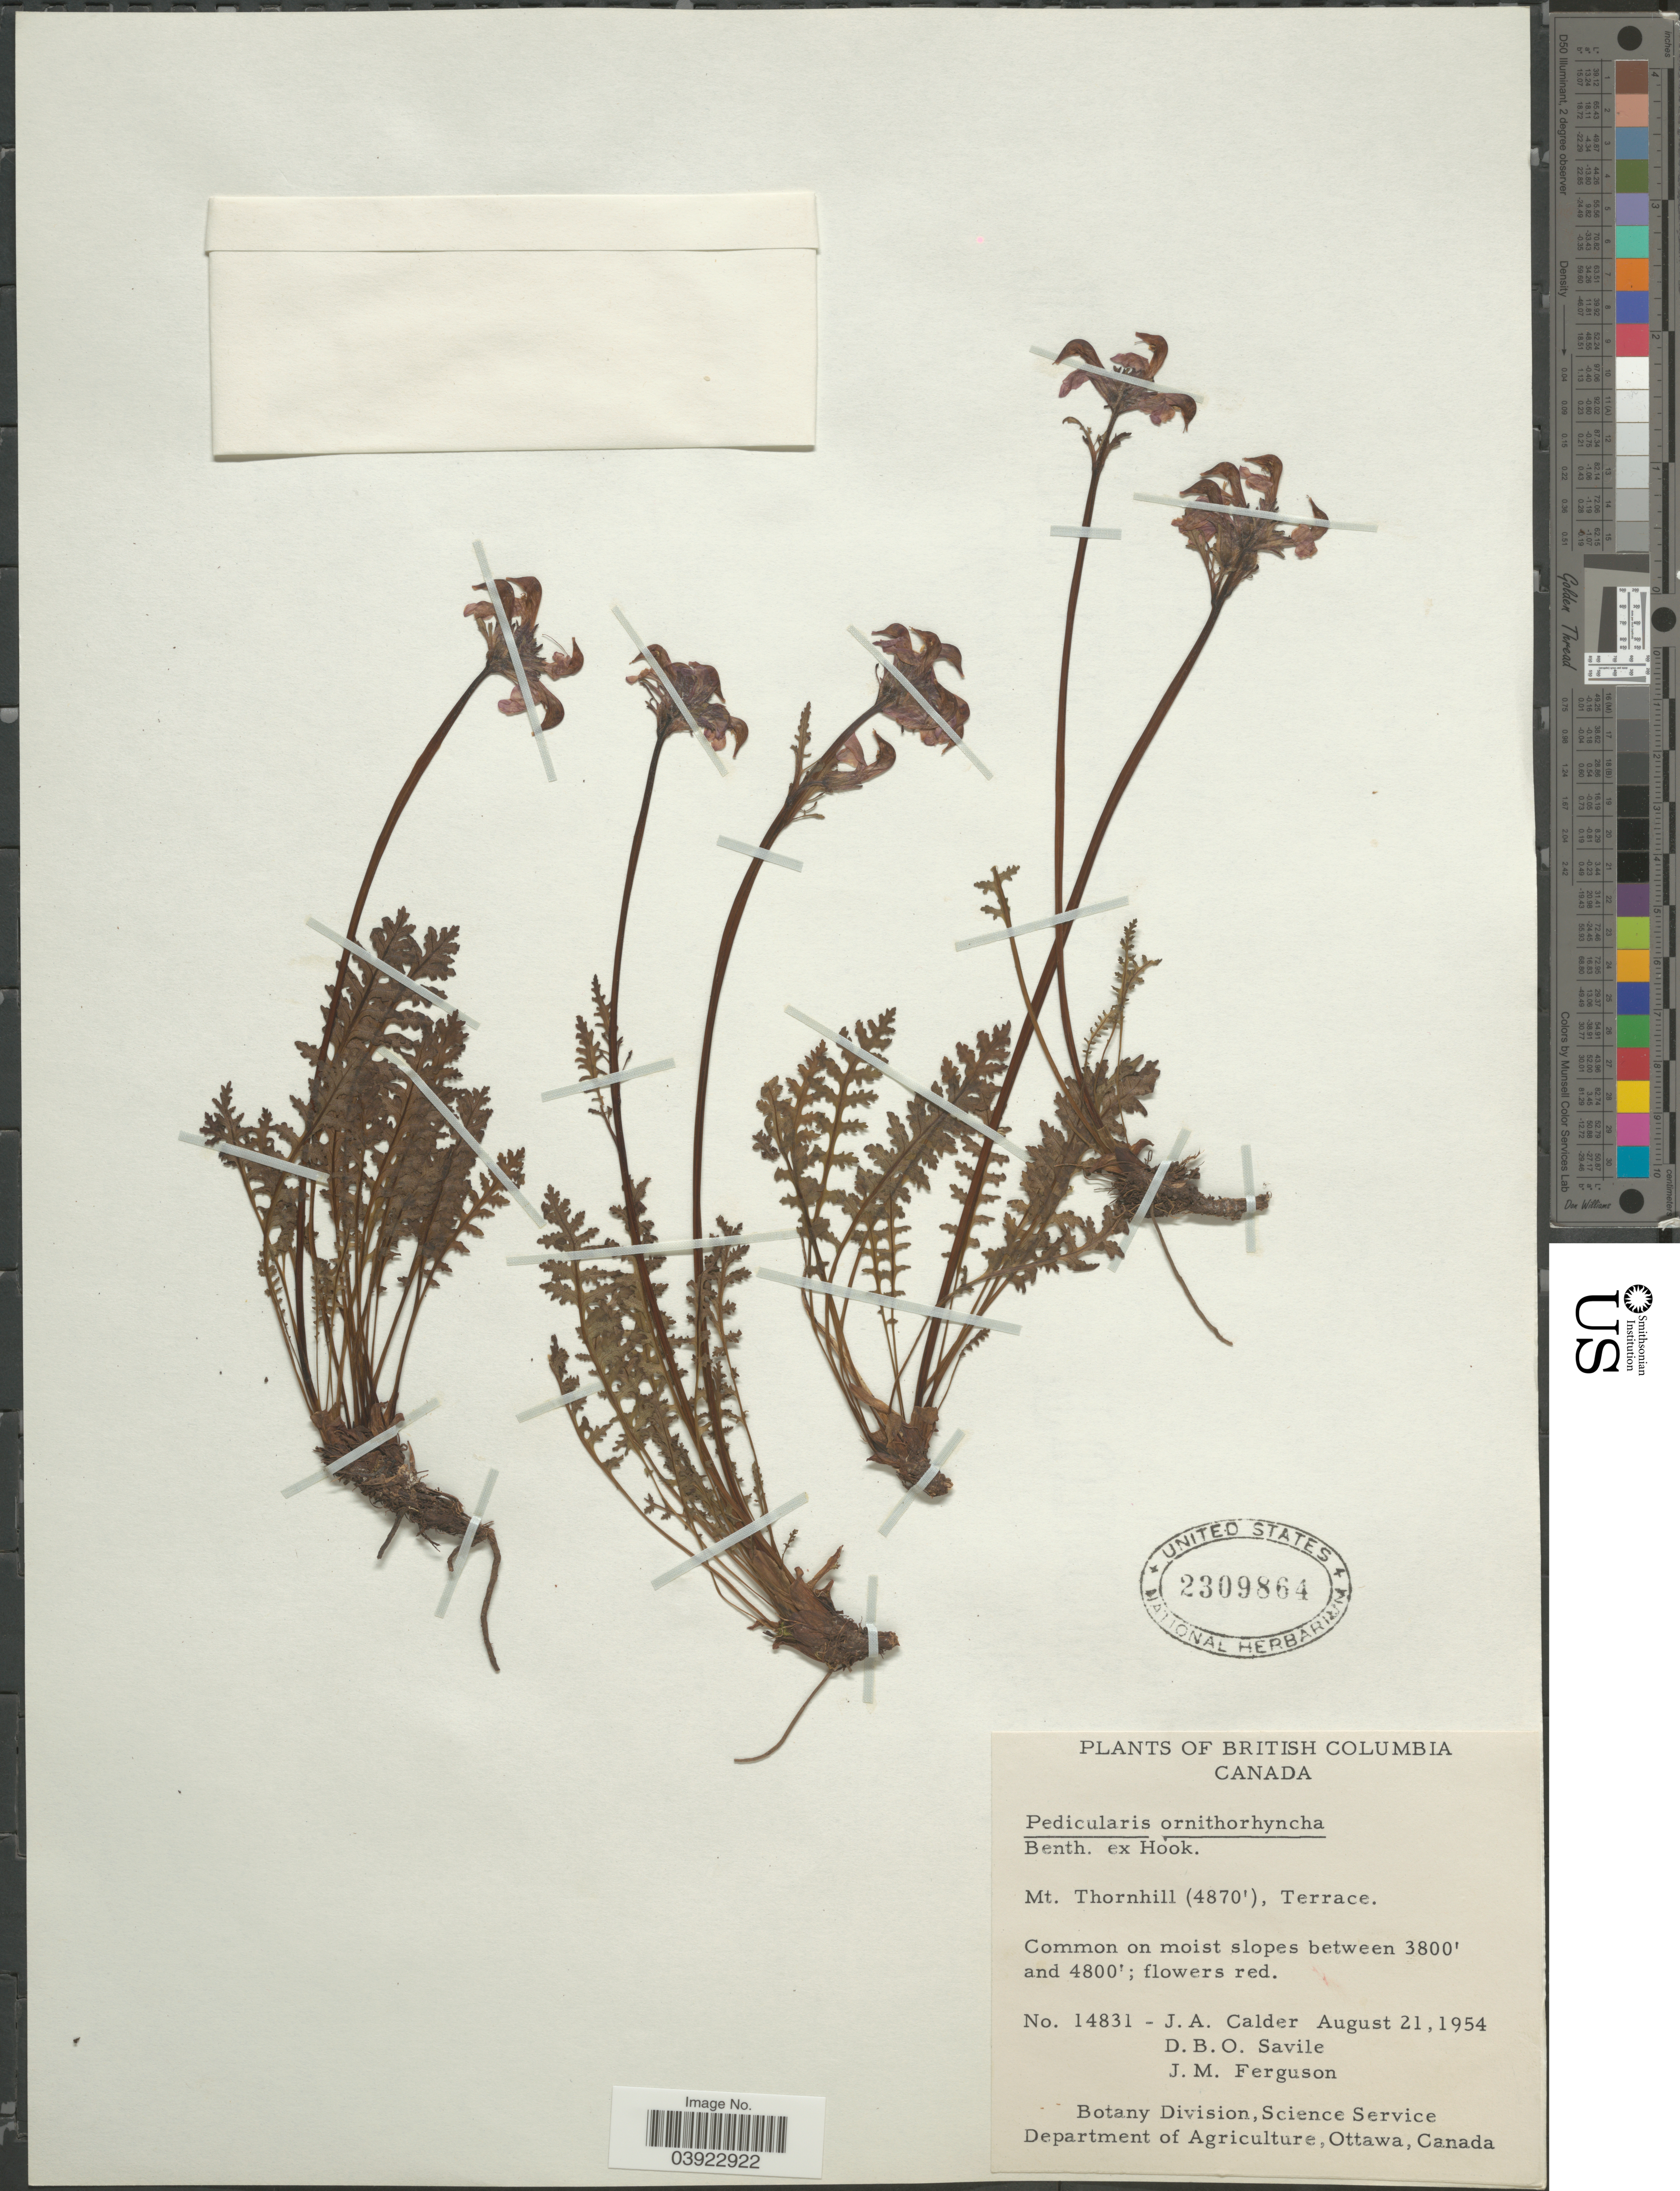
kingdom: Plantae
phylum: Tracheophyta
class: Magnoliopsida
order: Lamiales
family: Orobanchaceae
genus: Pedicularis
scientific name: Pedicularis ornithorhyncha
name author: Benth.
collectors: J. A. Calder, D. Savile & J. M. Ferguson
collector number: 14831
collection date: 1954-08-21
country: Canada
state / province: British Columbia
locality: Mt. Thornhill. Terrace.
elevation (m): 1484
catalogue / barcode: US 2309864